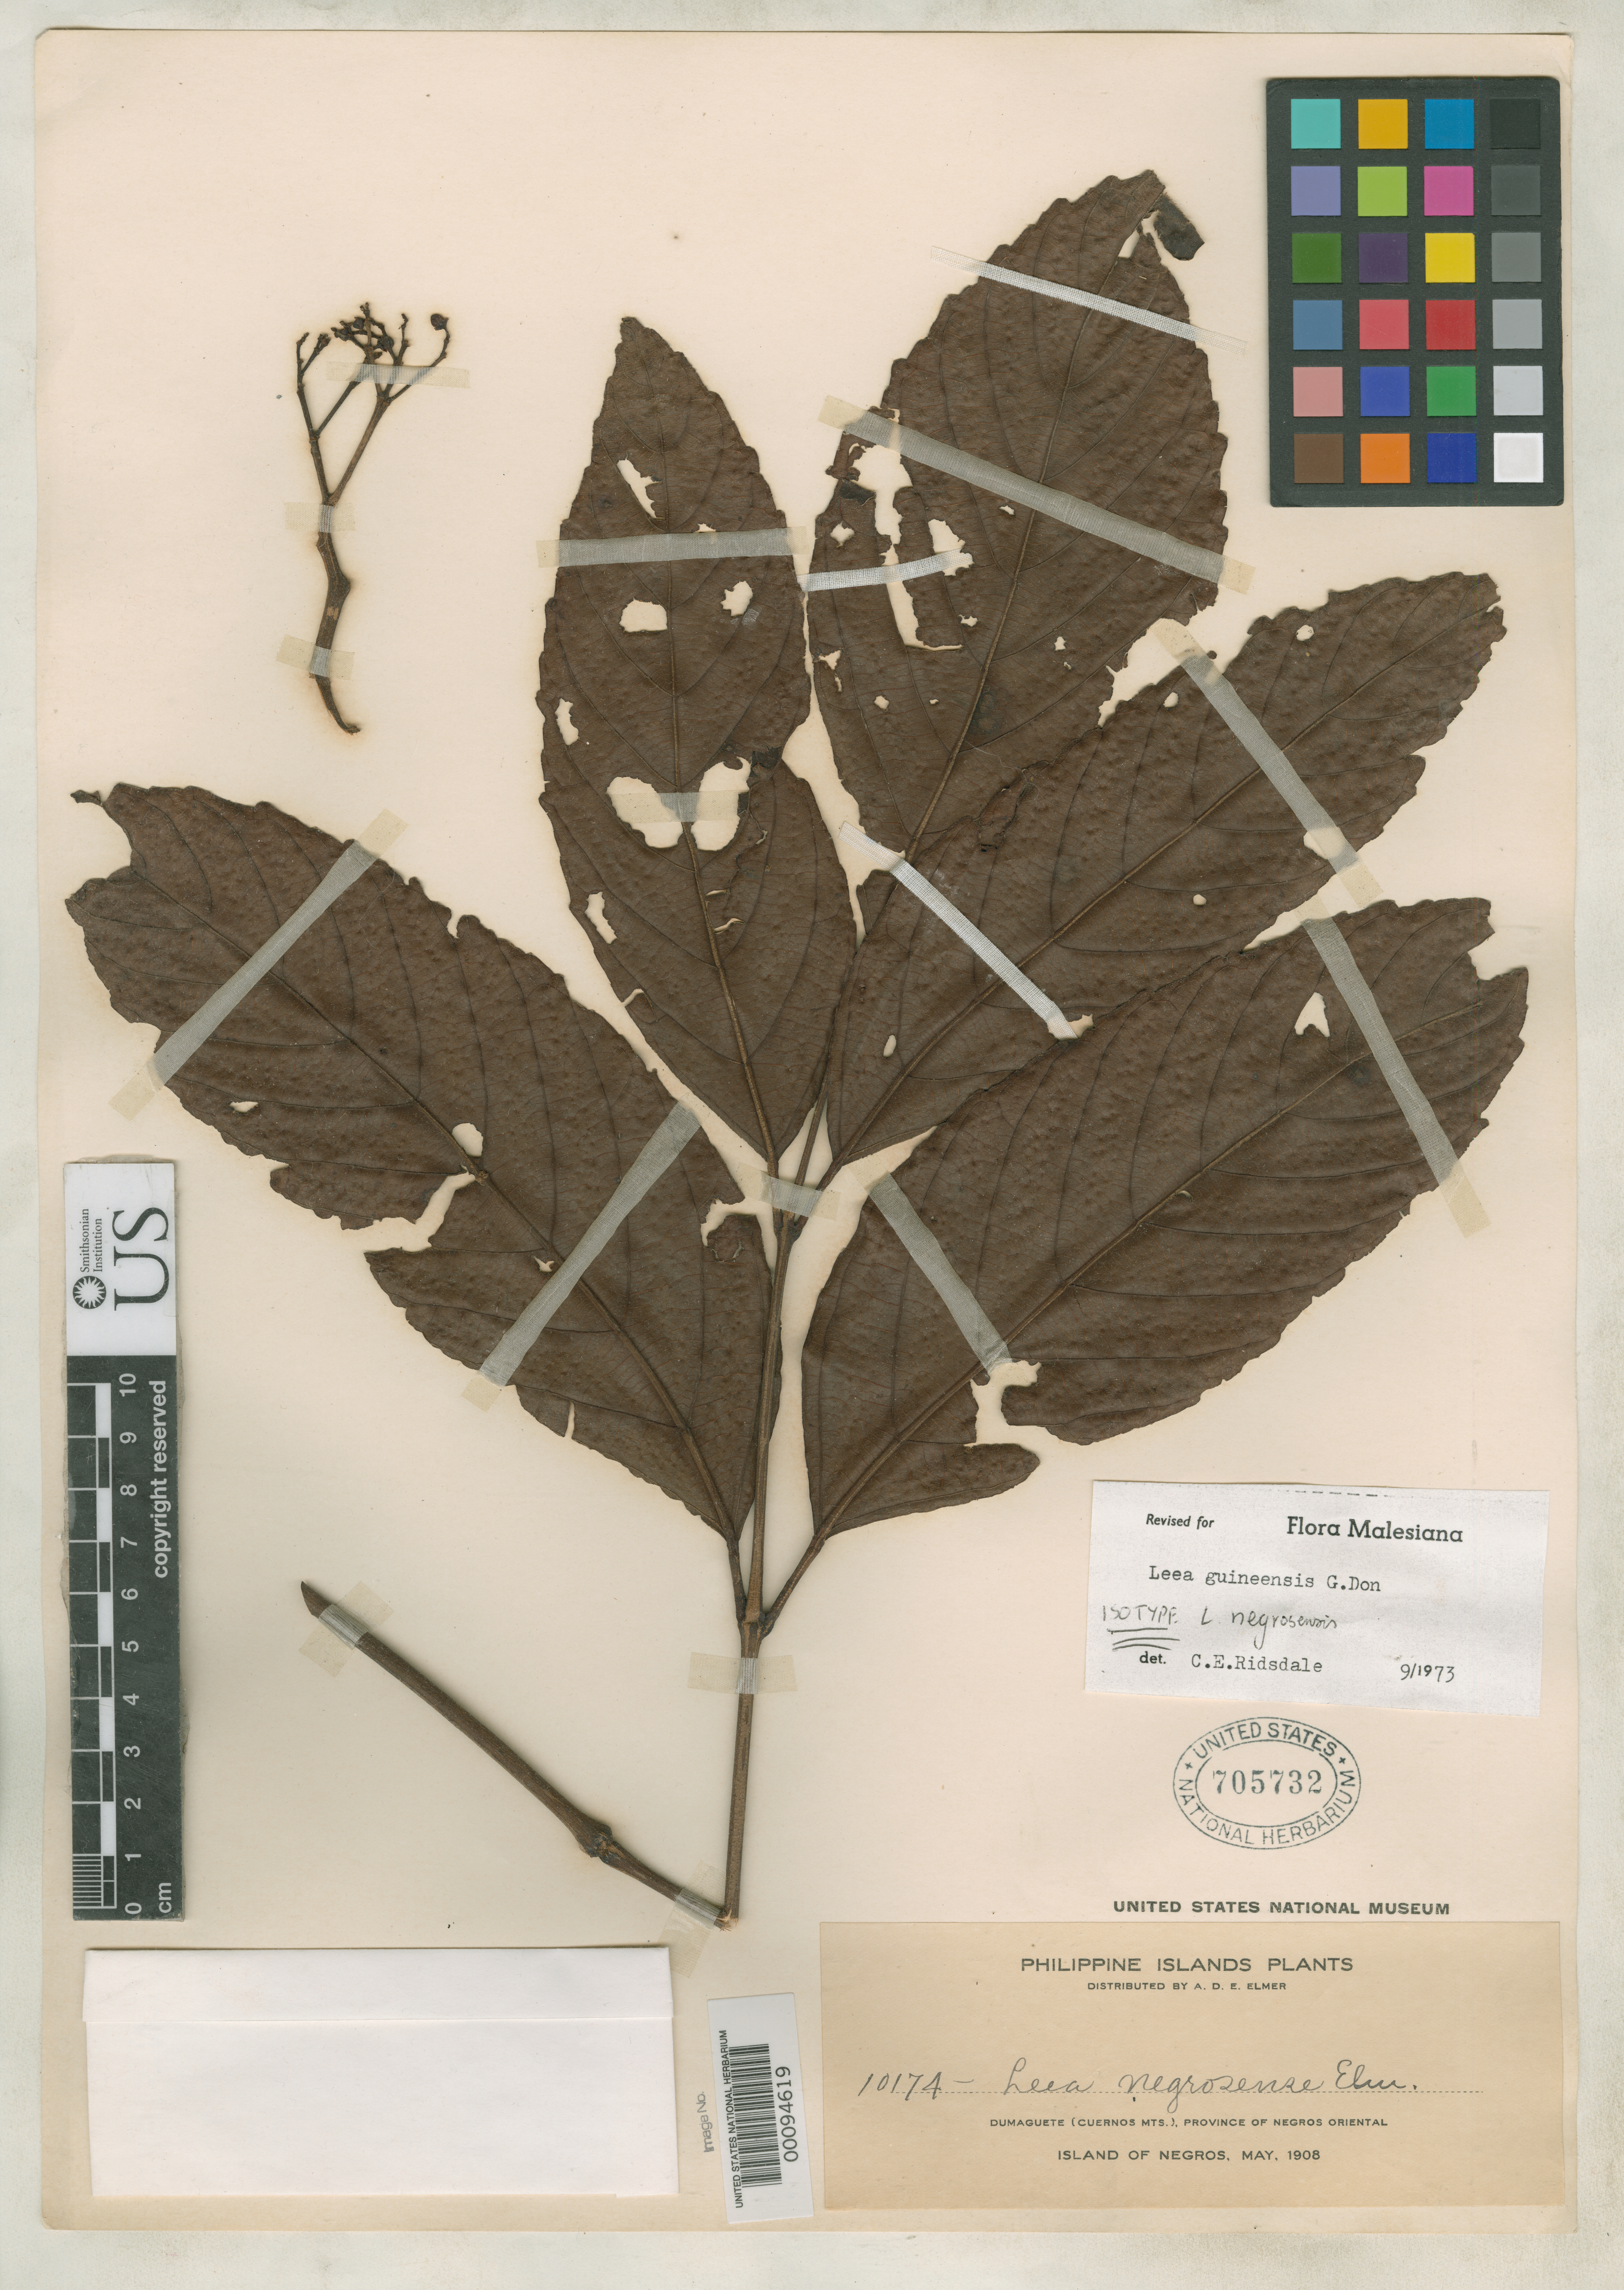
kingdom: Plantae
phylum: Tracheophyta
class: Magnoliopsida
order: Vitales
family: Vitaceae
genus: Leea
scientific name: Leea negrosensis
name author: Elmer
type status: Isotype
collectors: A. D. E. Elmer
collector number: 10174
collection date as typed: May 1908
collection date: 1908-05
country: Philippines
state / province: Central Visayas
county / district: Negros Oriental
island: Negros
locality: Dumaguete, Cuernos Mtns.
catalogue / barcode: US 705732